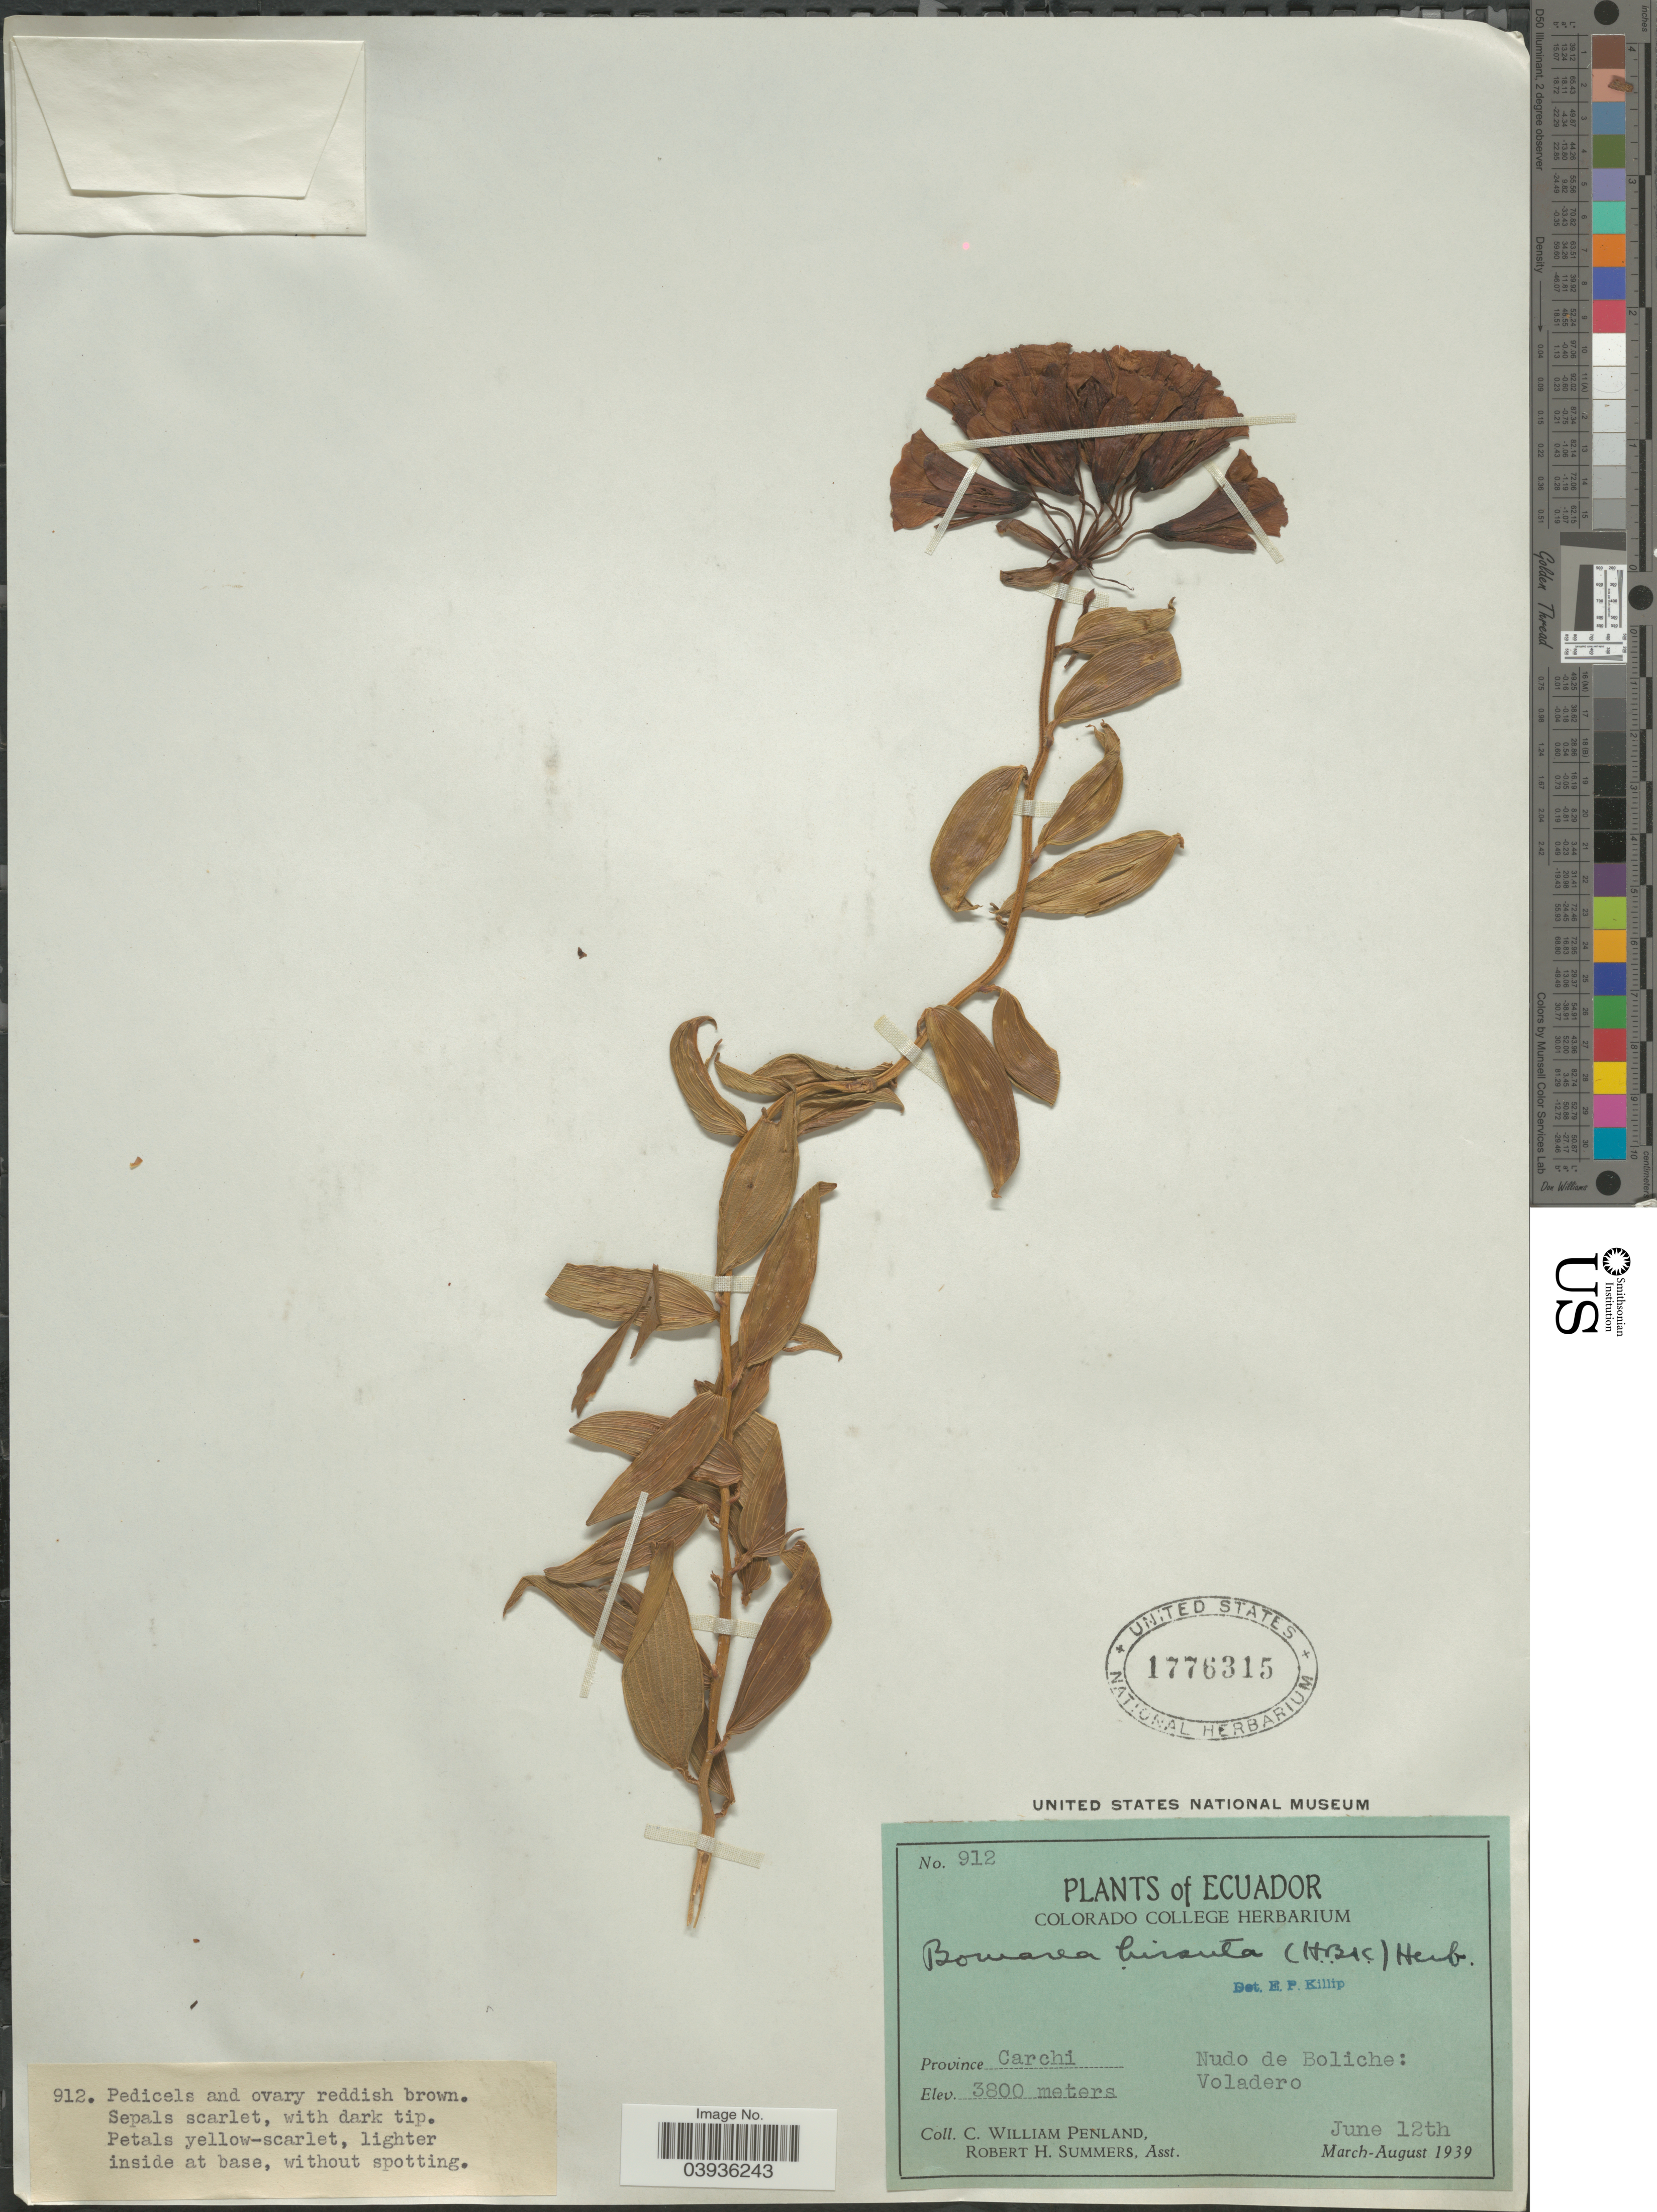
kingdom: Plantae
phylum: Tracheophyta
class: Liliopsida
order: Liliales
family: Alstroemeriaceae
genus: Bomarea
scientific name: Bomarea hirsuta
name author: (Kunth) Herb.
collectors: C. W. Penland & R. Summers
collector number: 912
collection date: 1939-06-12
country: Ecuador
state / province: Carchi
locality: Nudo de Boliche: Voladero.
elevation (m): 3800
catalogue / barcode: US 1776315